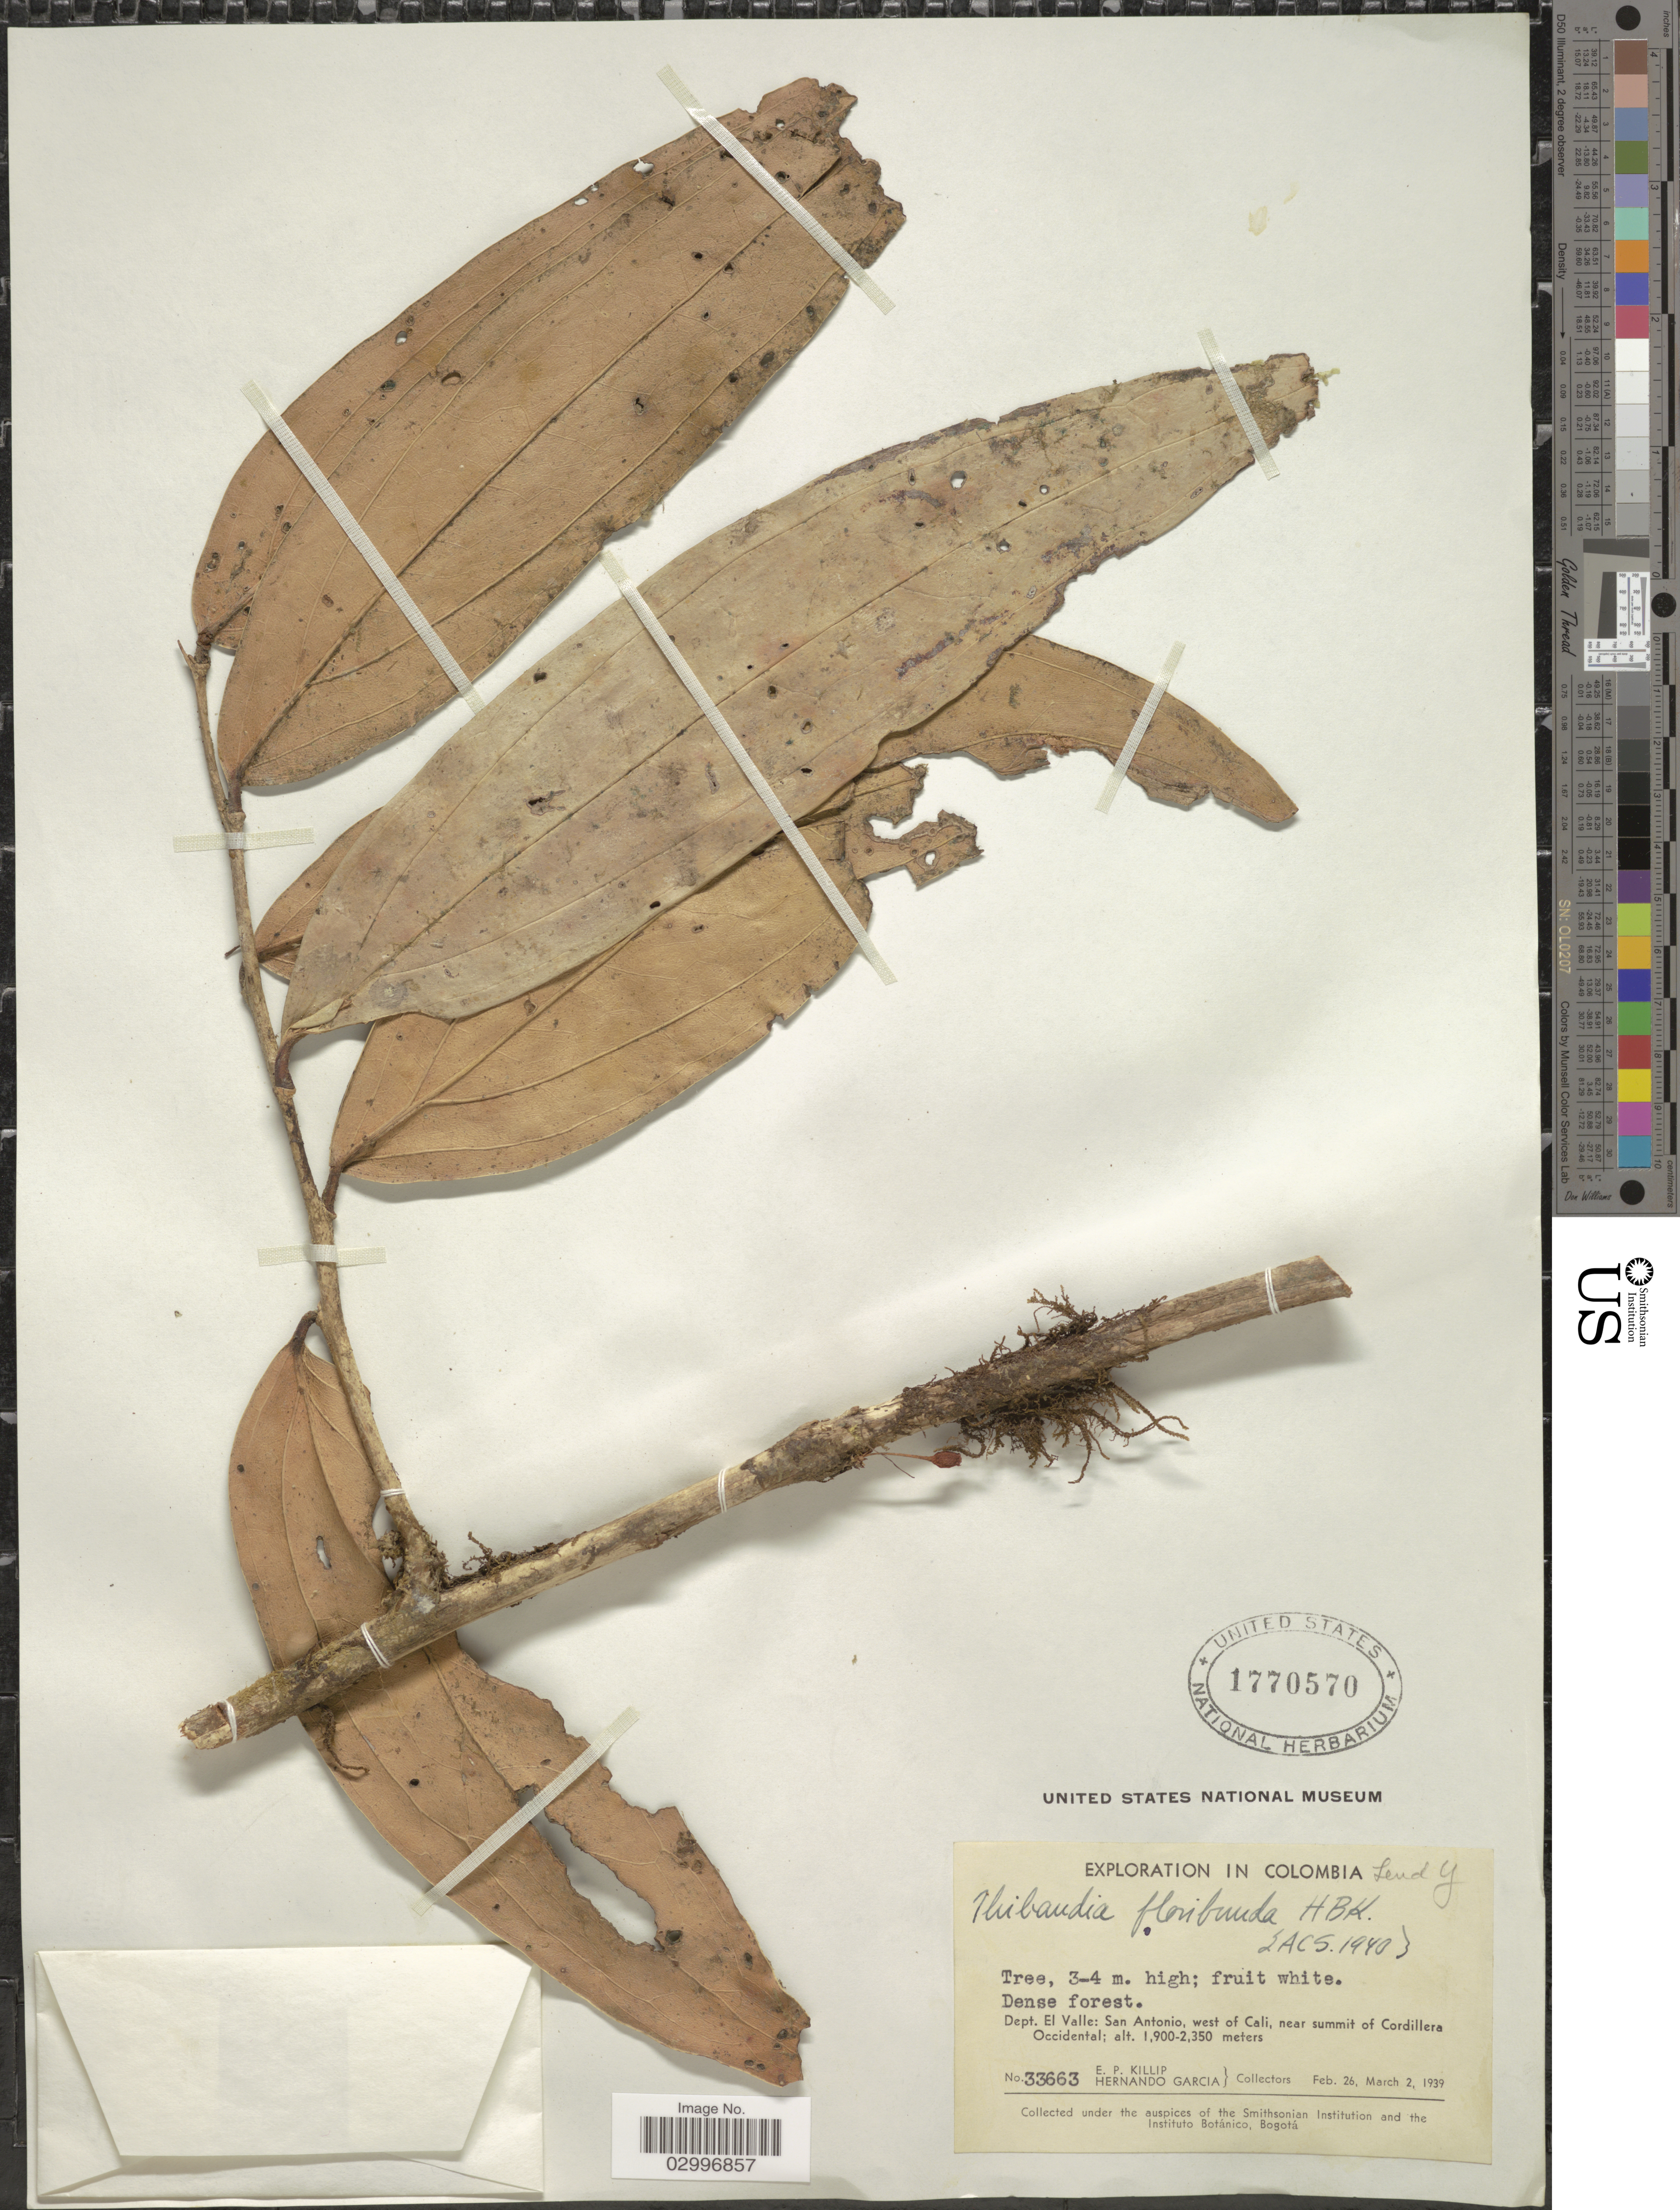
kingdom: Plantae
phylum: Tracheophyta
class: Magnoliopsida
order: Ericales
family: Ericaceae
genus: Thibaudia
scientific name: Thibaudia floribunda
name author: Kunth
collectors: E. P. Killip & H. Garcia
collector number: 33663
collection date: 1939-02-26/1939-03-02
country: Colombia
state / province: Valle del Cauca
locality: Dept. El Valle: San Antonio, west of Cali, near summit of Cordillera Occidental.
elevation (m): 1900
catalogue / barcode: US 1770570